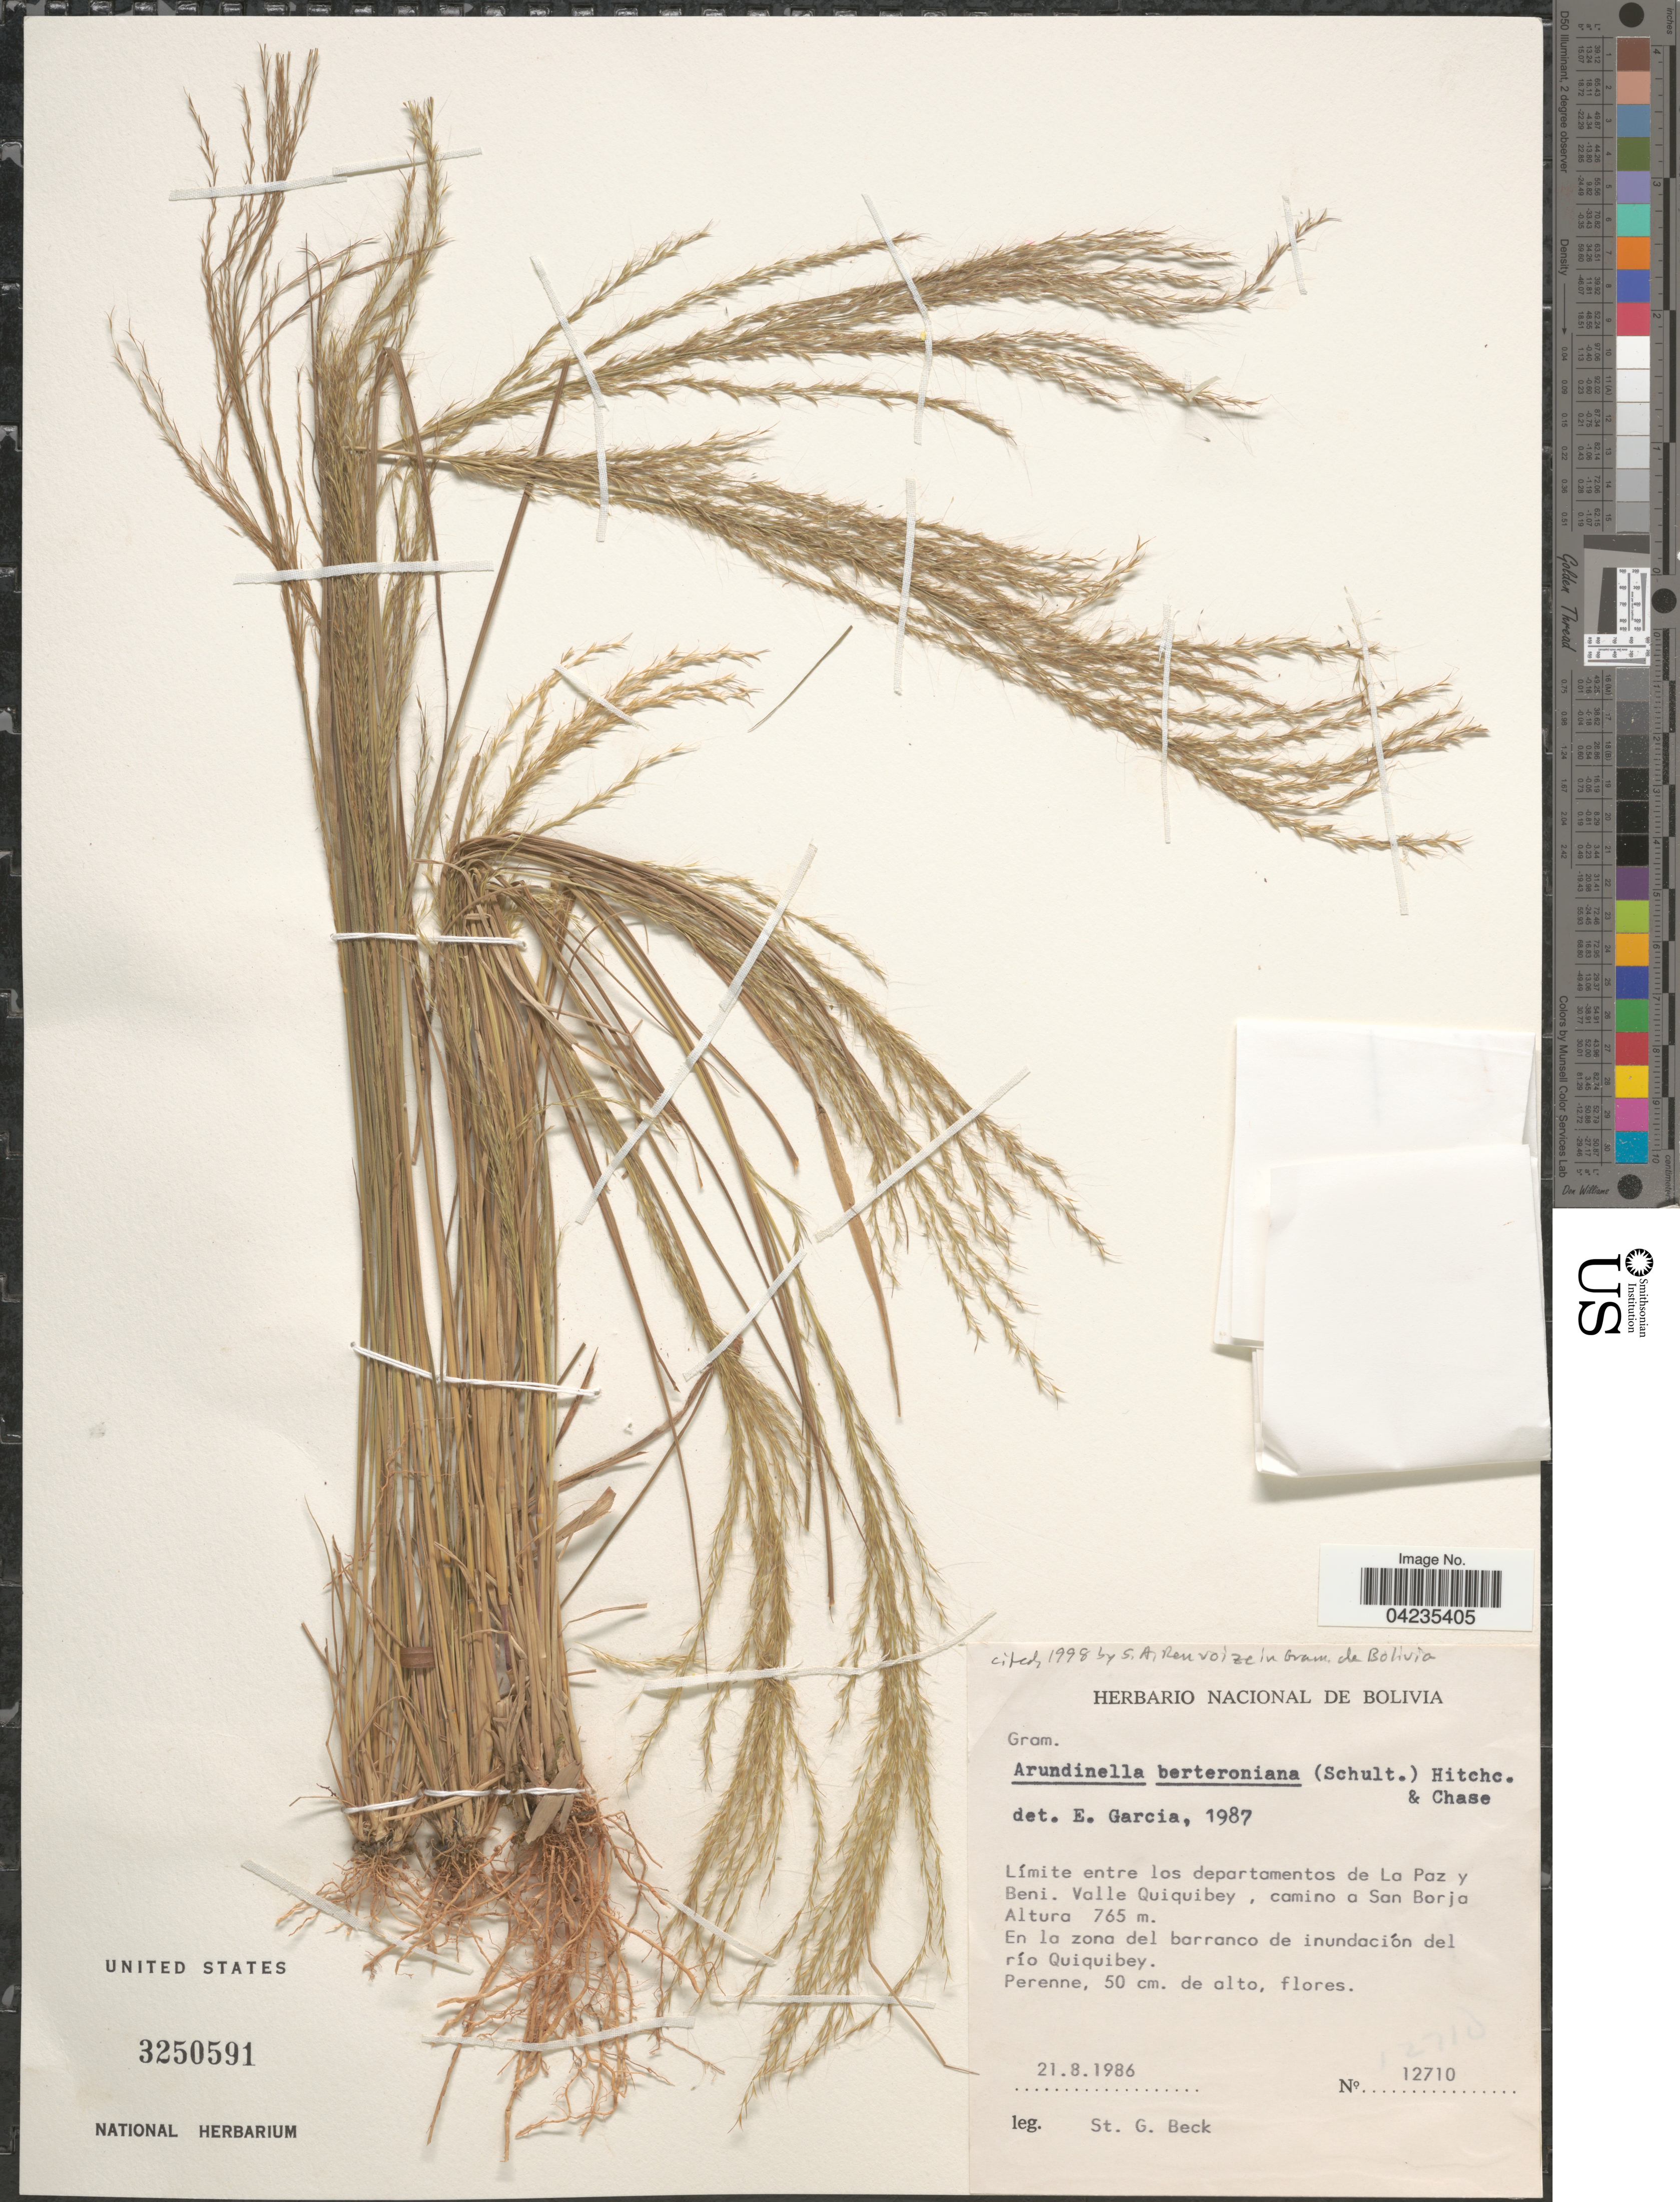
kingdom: Plantae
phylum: Tracheophyta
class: Liliopsida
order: Poales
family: Poaceae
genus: Arundinella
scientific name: Arundinella berteroniana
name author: (Schult.) Hitchc. & Chase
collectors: S. G. Beck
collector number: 12710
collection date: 1986-08-21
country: Bolivia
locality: Límitre entre los departamentos de La Paz y Beni. Valle Quiquibey, camino a San Borja. En la zona del barranco de inundación del río Quiquibey.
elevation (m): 765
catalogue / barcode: US 3250591